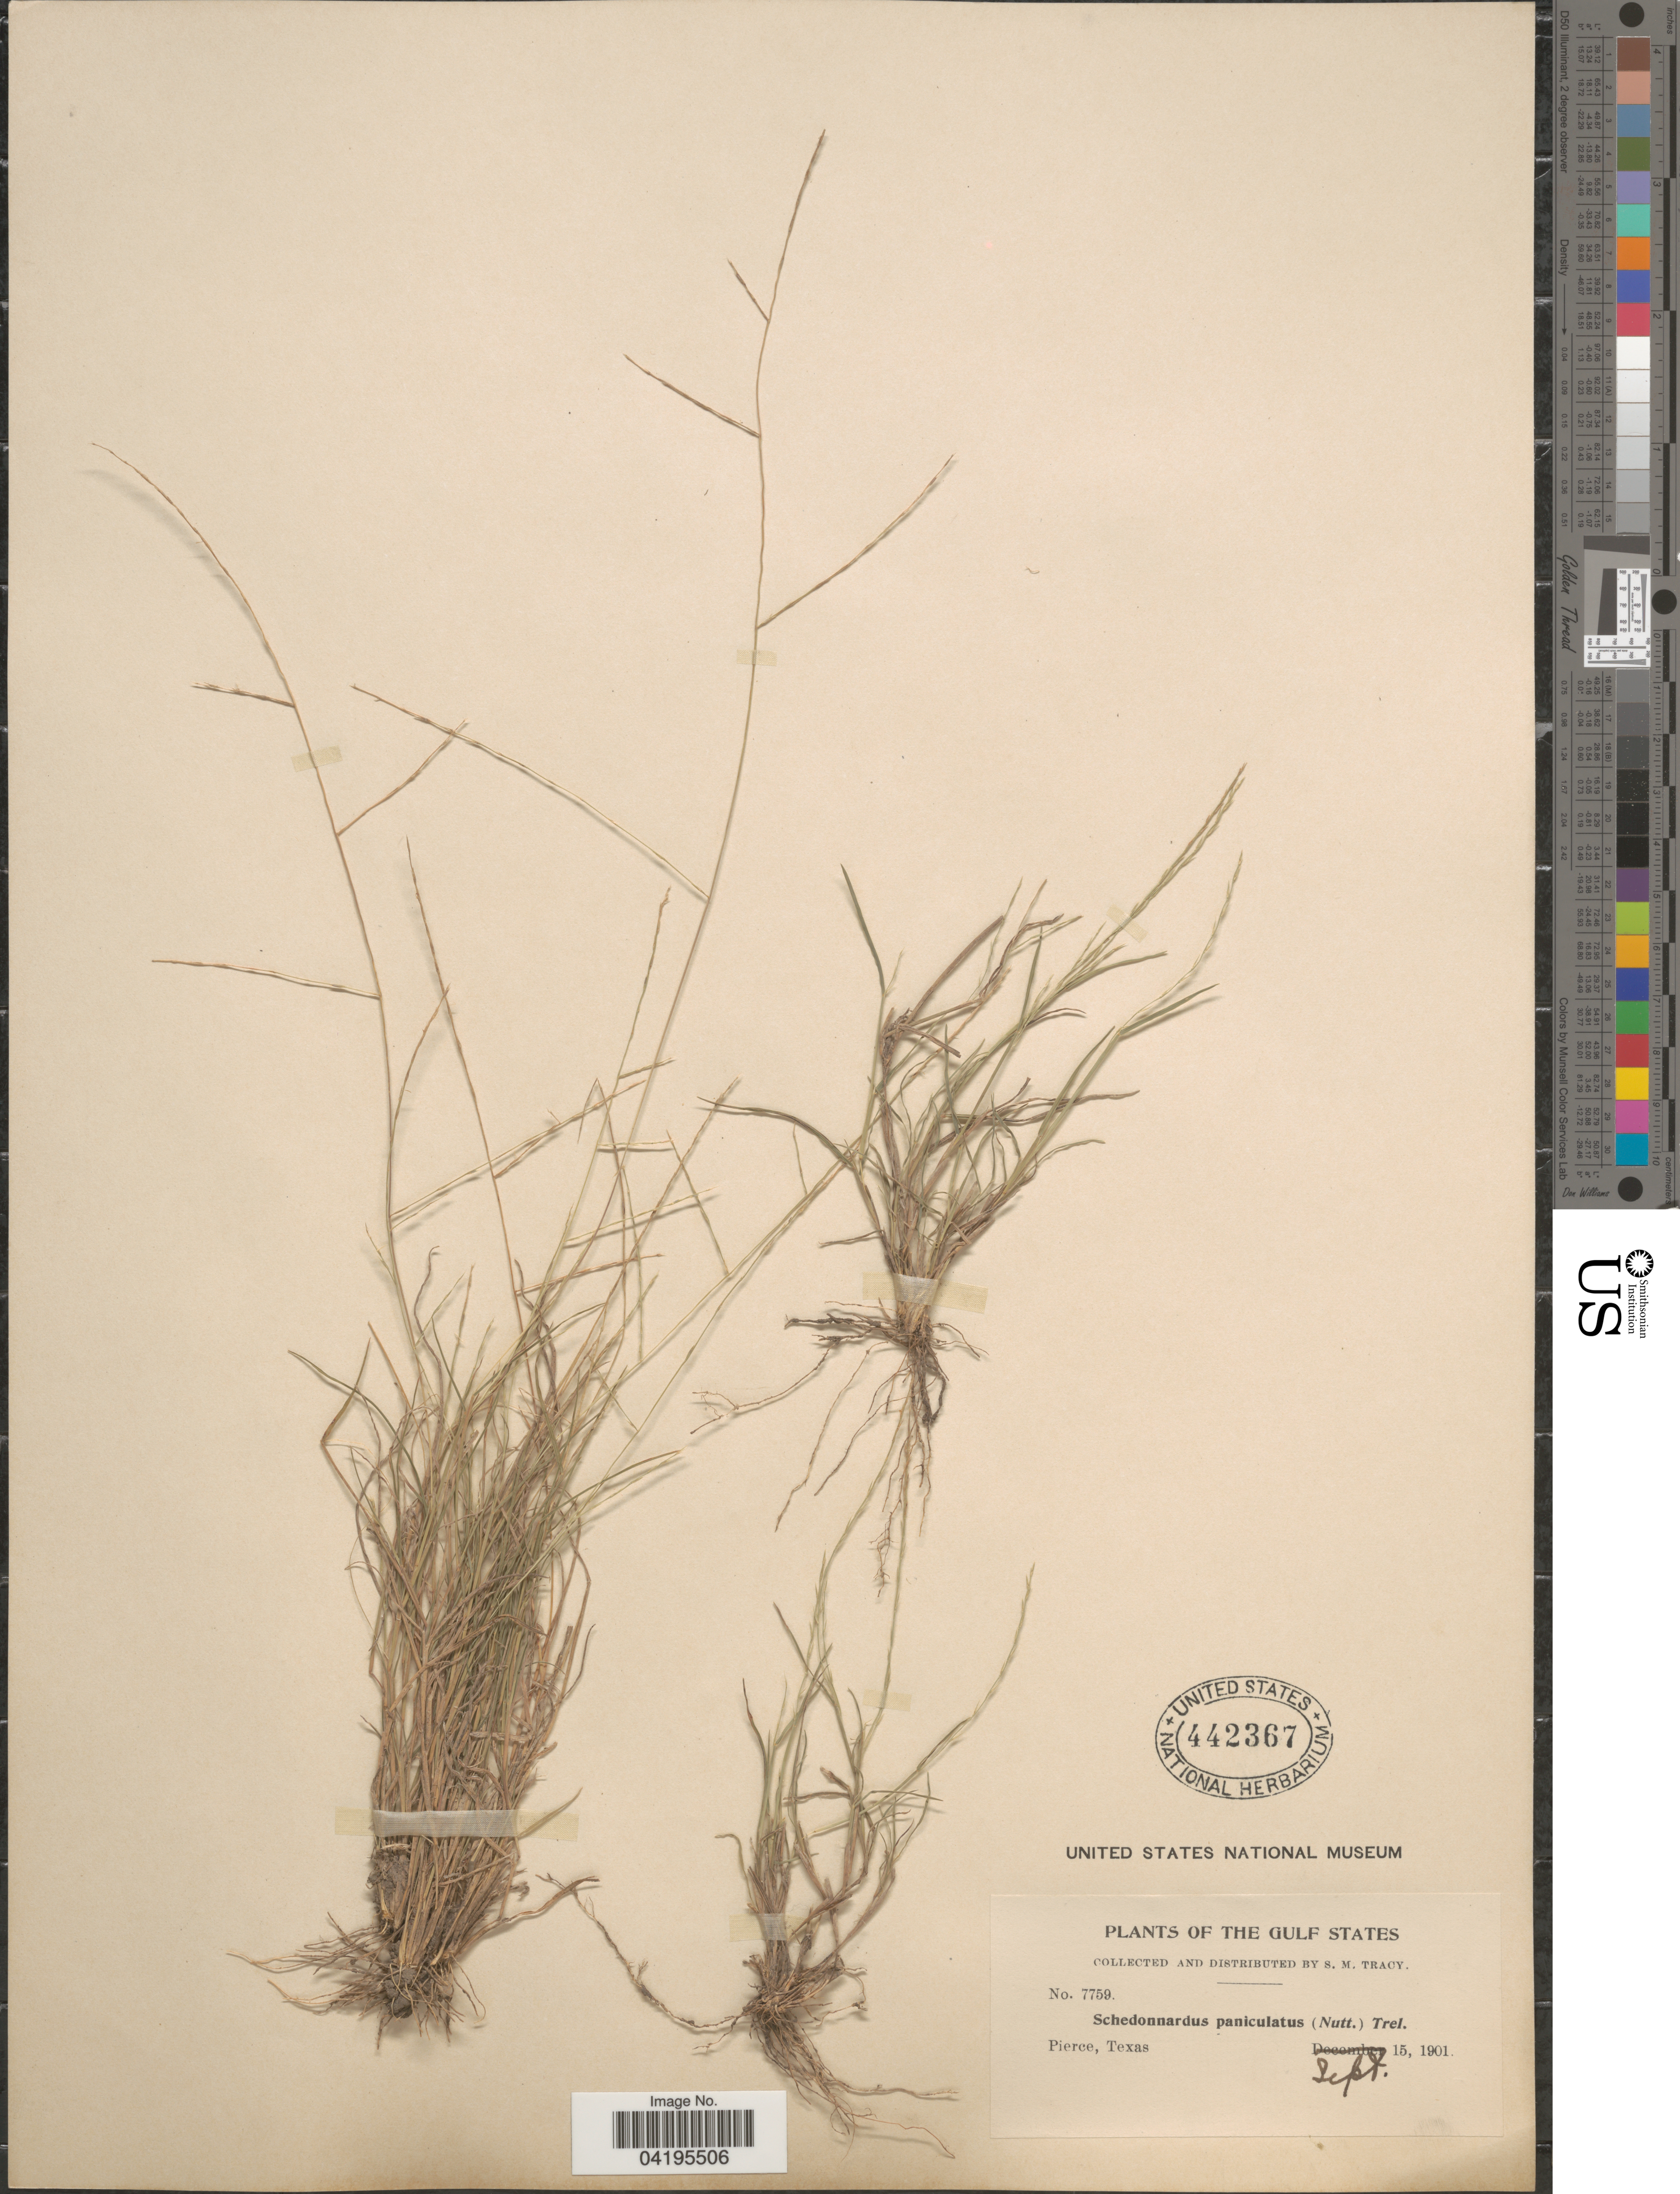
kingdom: Plantae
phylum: Tracheophyta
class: Liliopsida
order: Poales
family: Poaceae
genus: Muhlenbergia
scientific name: Muhlenbergia paniculata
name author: (Nutt.) Columbus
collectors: S. M. Tracy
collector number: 7759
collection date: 1901-09-15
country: United States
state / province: Texas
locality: The Gulf States. Pierce.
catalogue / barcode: US 442367